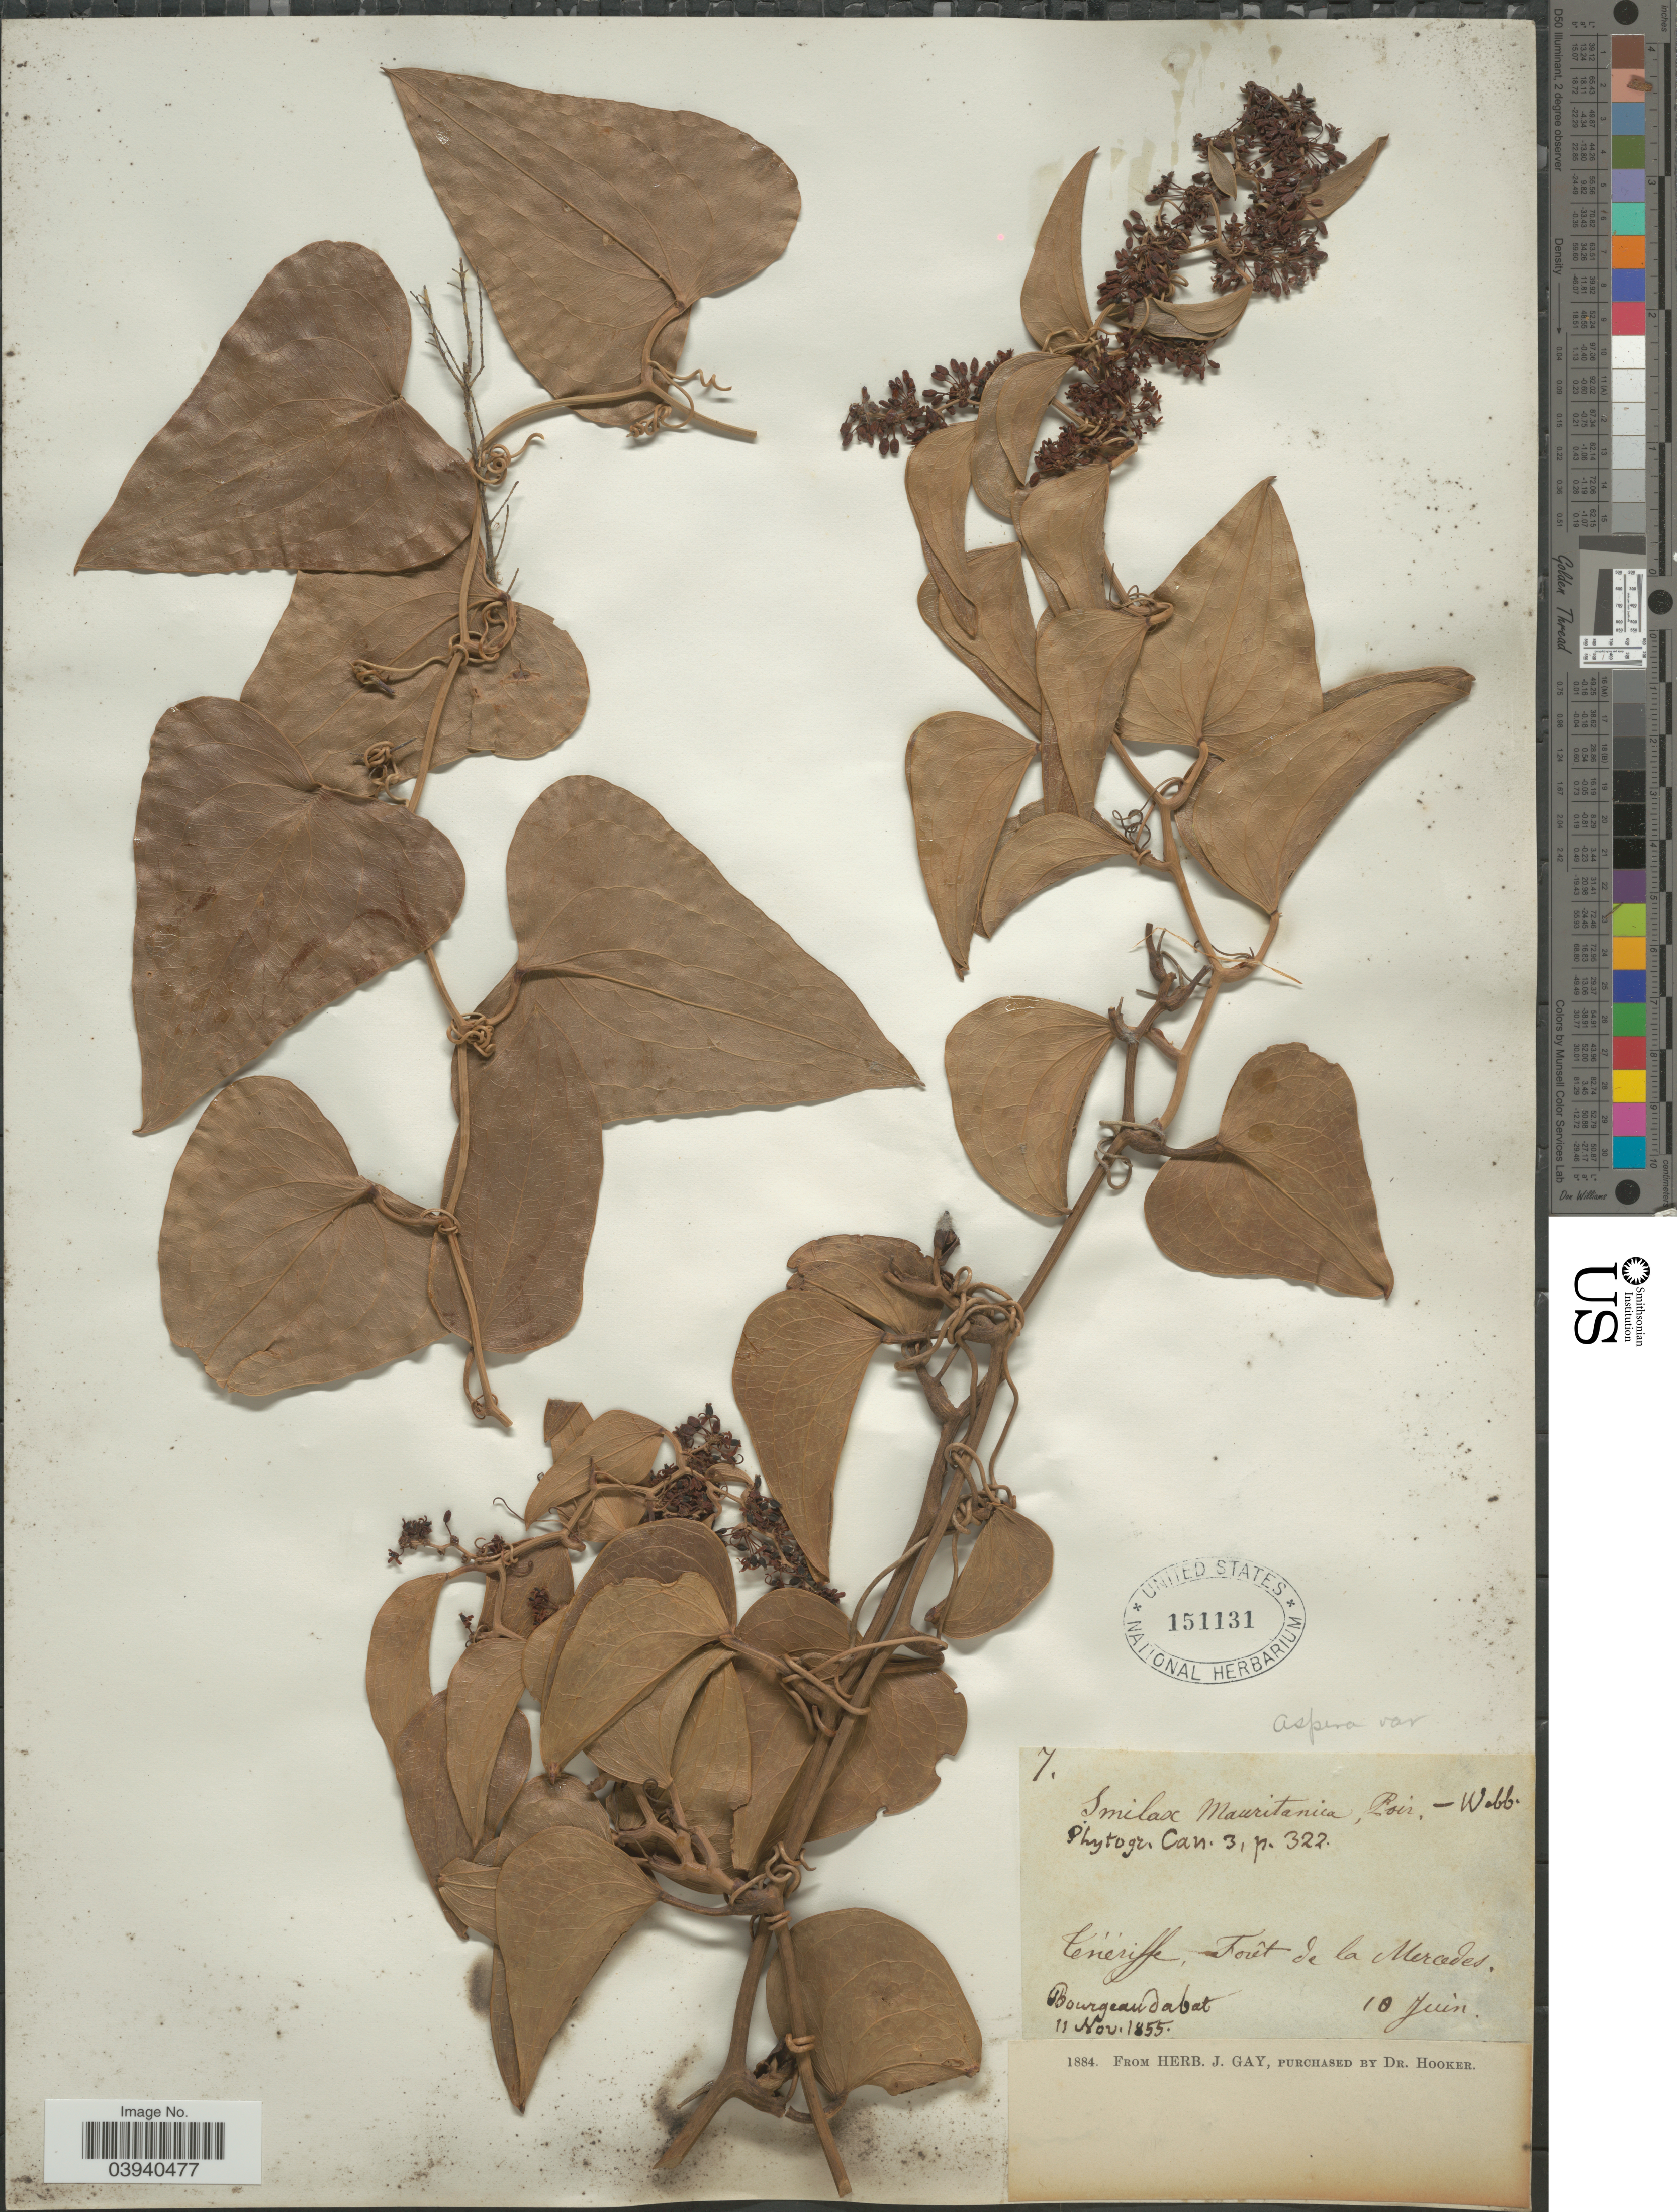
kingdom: Plantae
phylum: Tracheophyta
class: Liliopsida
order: Liliales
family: Smilacaceae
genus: Smilax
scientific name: Smilax aspera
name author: L.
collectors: Bourgeau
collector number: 7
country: Spain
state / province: Canarias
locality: Teneriffe, Forêt de la Mercedes.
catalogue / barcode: US 151131